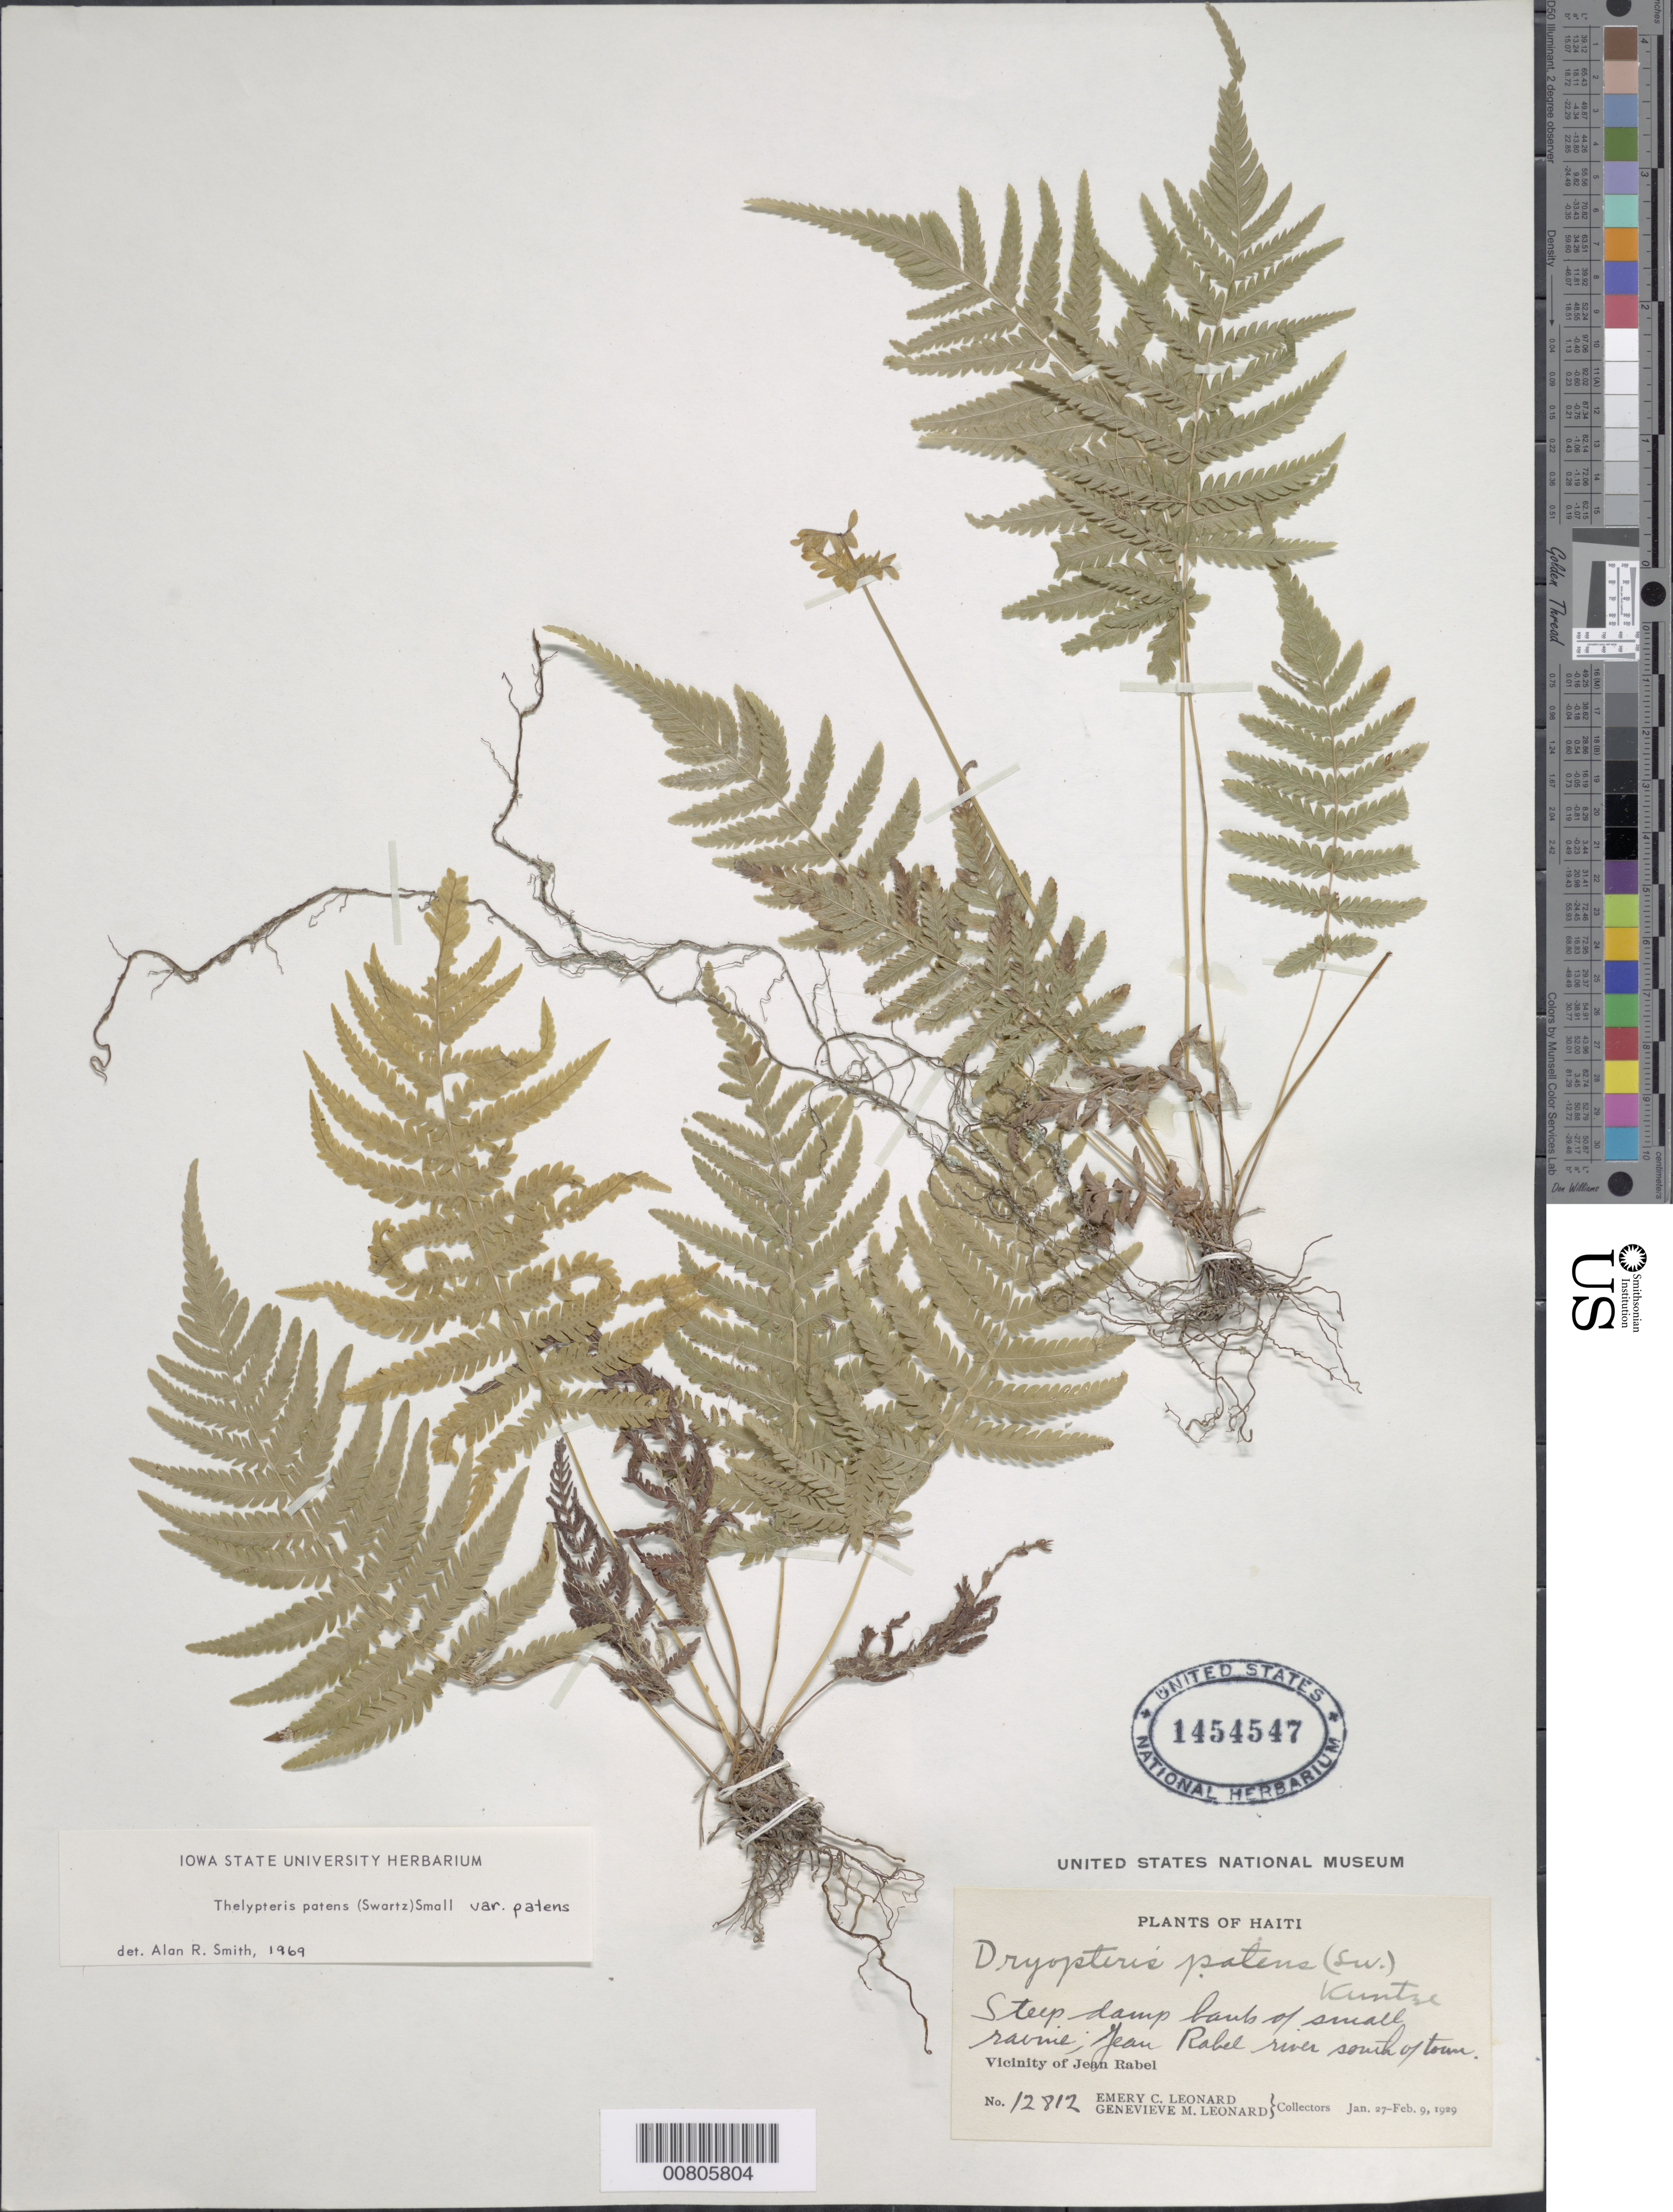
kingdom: Plantae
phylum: Tracheophyta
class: Polypodiopsida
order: Polypodiales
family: Thelypteridaceae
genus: Christella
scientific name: Christella patens var. patens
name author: (Sw.) Holttum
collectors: E. C. Leonard & G. M. Leonard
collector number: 12812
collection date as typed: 27 Jan 1929 to 09 Feb 1929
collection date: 1929-01-27/1929-02-09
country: Haiti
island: Hispaniola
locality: Jean Rabel vicinity, river S of town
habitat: Steep damp bank of small ravine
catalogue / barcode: US 1454547